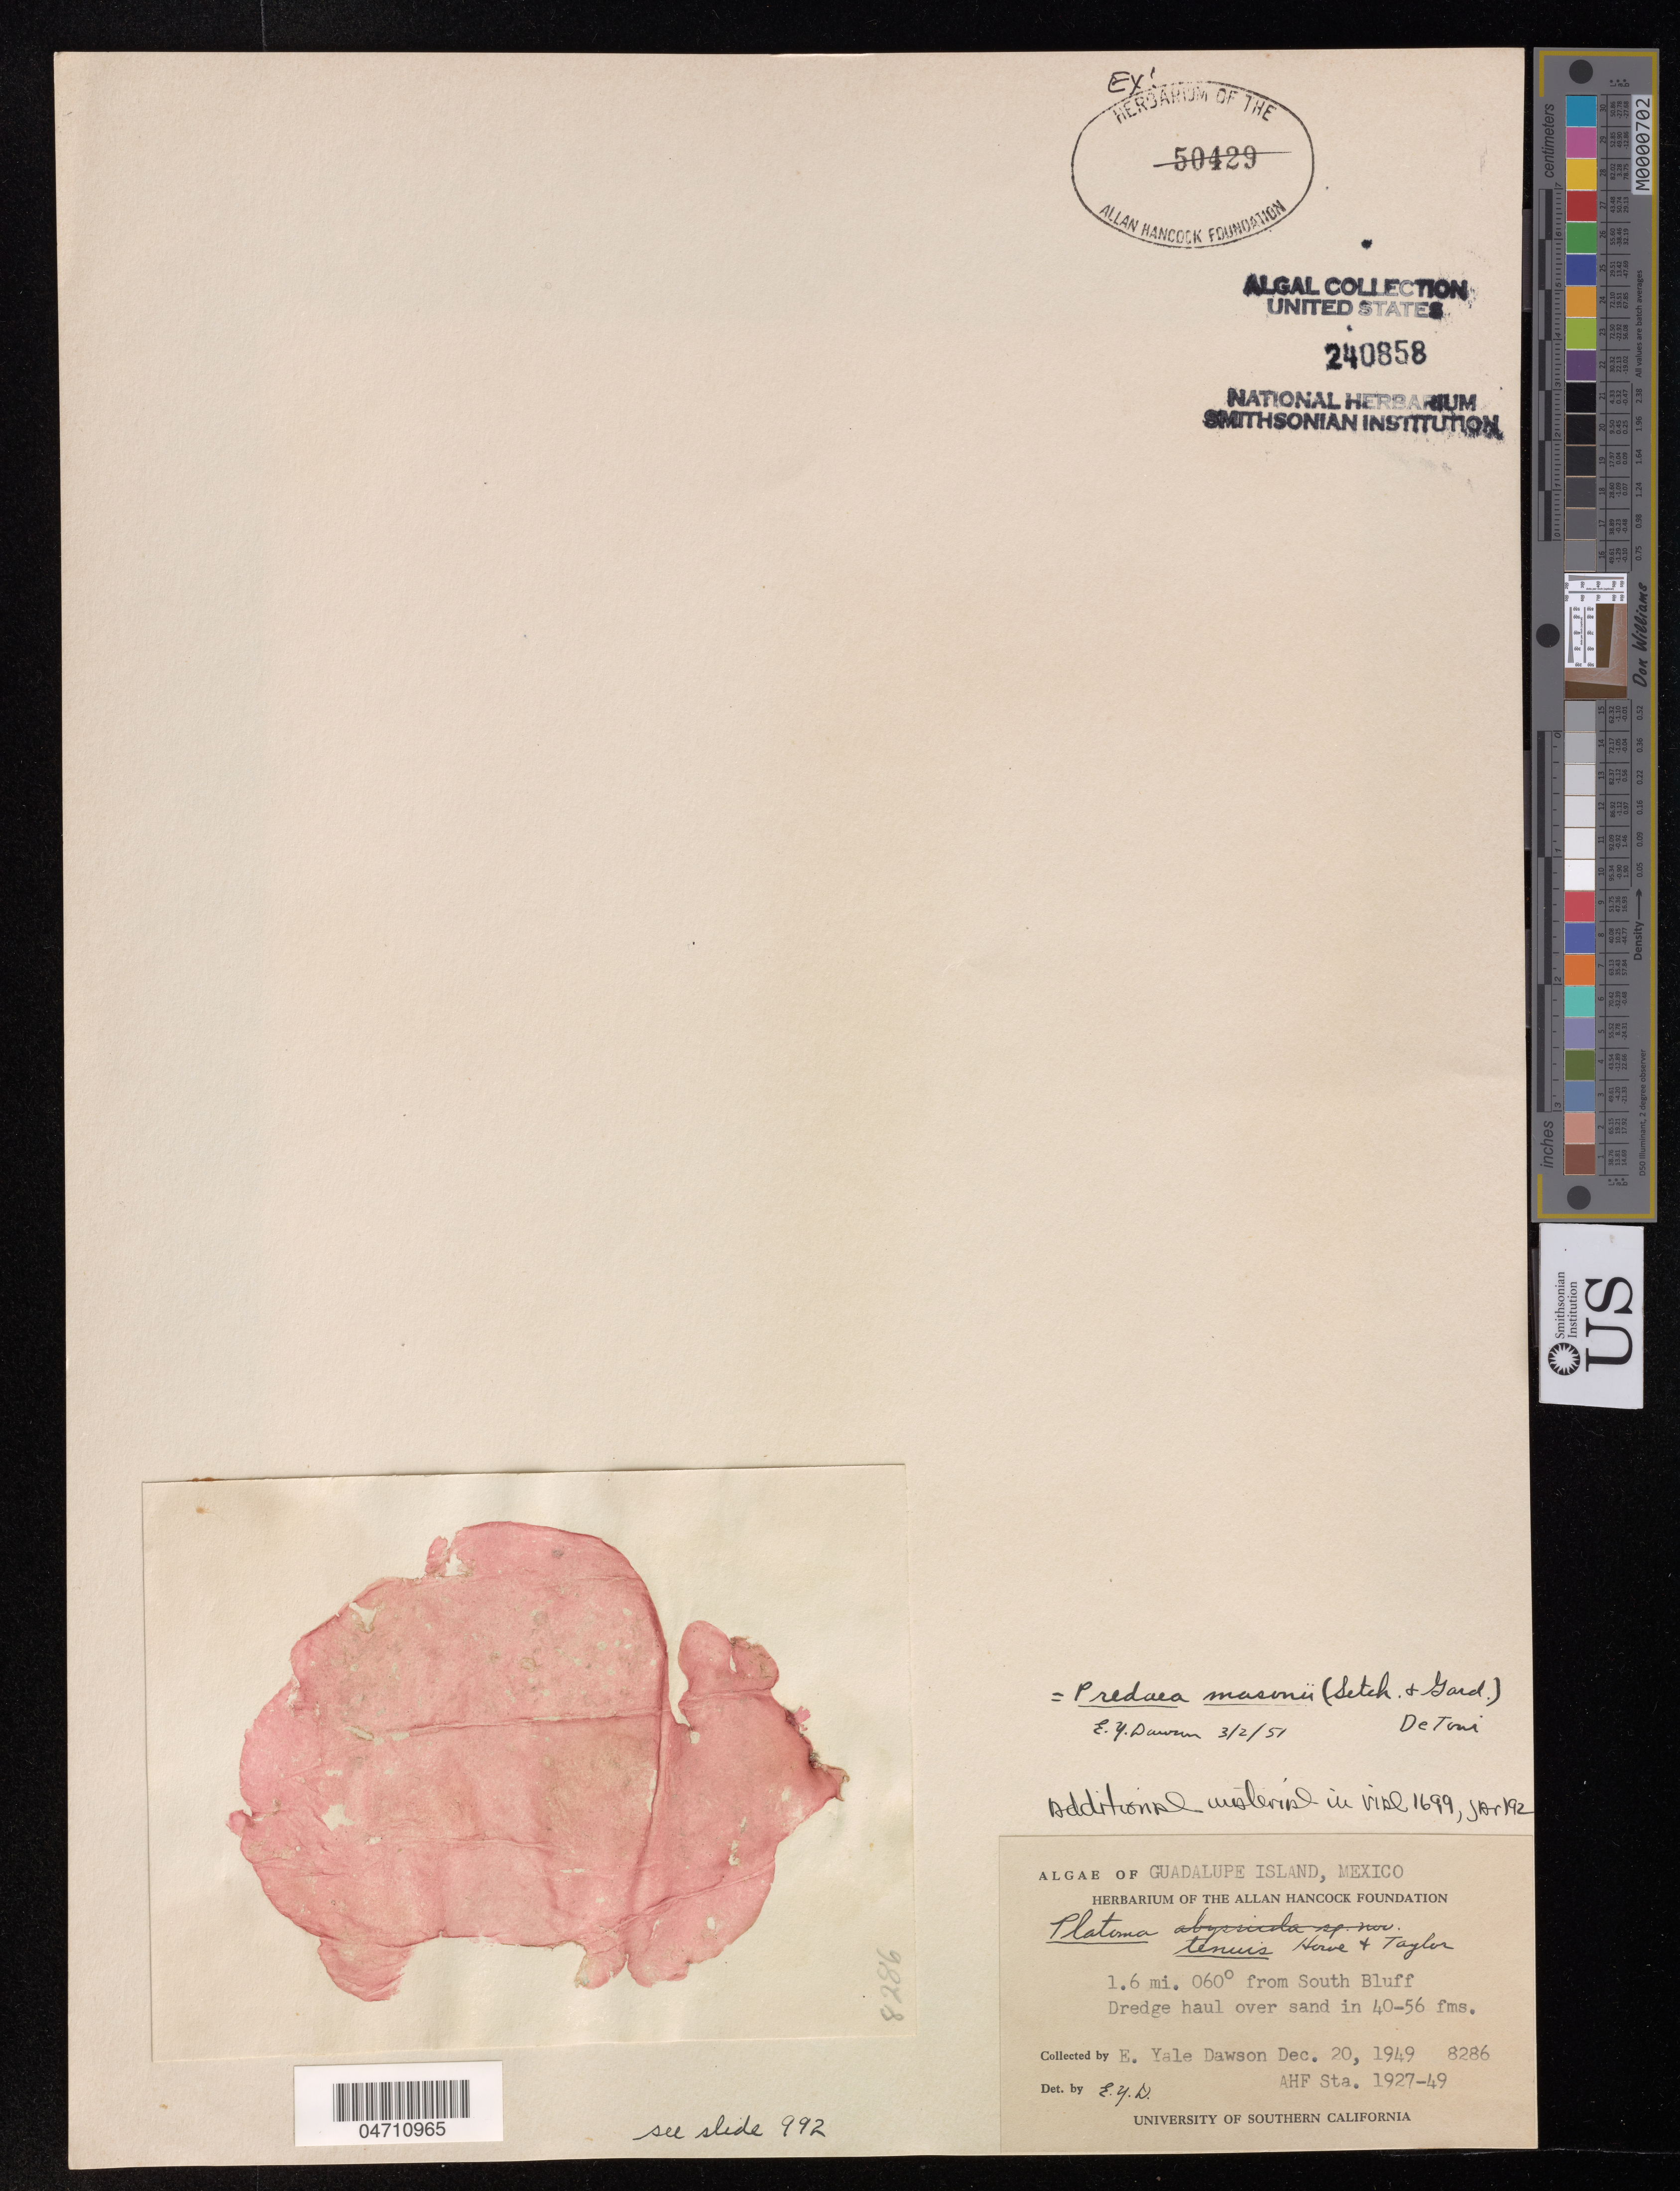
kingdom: Plantae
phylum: Rhodophyta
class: Florideophyceae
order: Nemastomatales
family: Nemastomataceae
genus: Predaea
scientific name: Predaea masonii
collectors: E. Y. Dawson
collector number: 8286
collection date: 1949-12-20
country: Mexico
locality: Guadalupe Island, 1.6 mi. 060° from South Bluff.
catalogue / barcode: US 240858